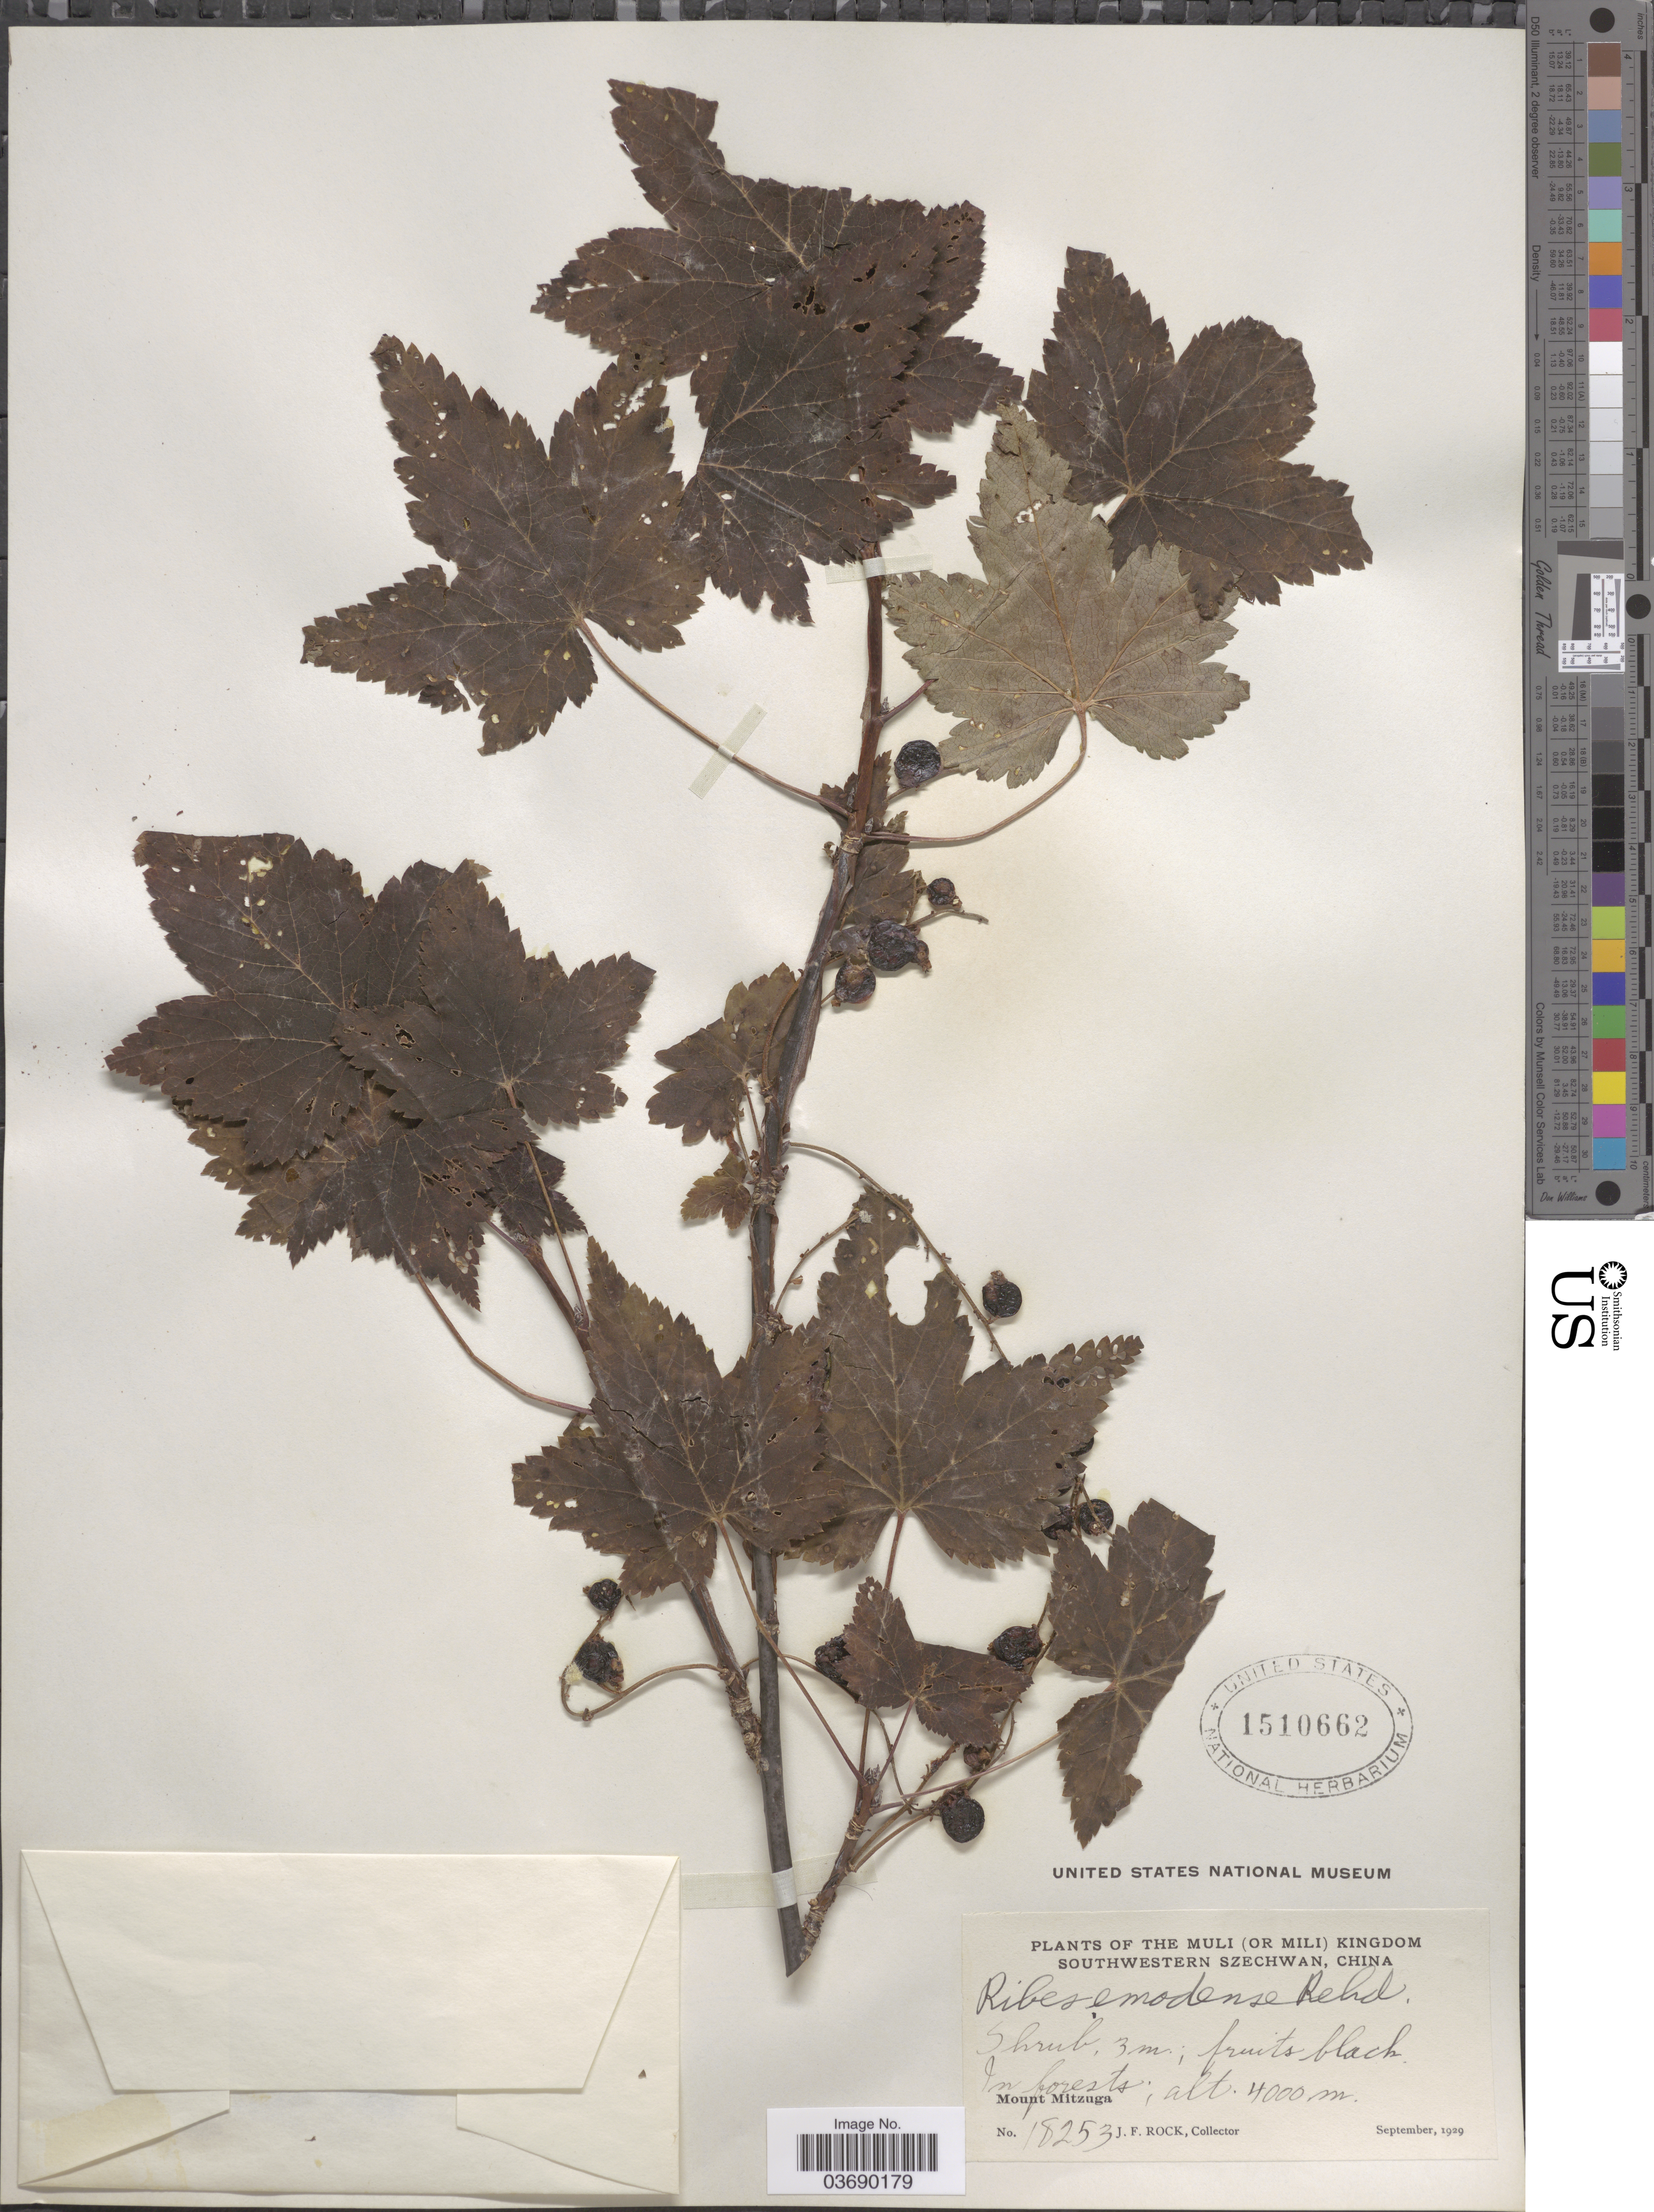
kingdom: Plantae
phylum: Tracheophyta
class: Magnoliopsida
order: Saxifragales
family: Grossulariaceae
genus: Ribes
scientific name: Ribes emodense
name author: Rehder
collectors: J. Rock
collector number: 18253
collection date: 1929-09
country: China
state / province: Sichuan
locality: The Muli (or Mili) Kingdom. Southwestern Szechwan. Mount Mitzuga.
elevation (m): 4000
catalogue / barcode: US 1510662